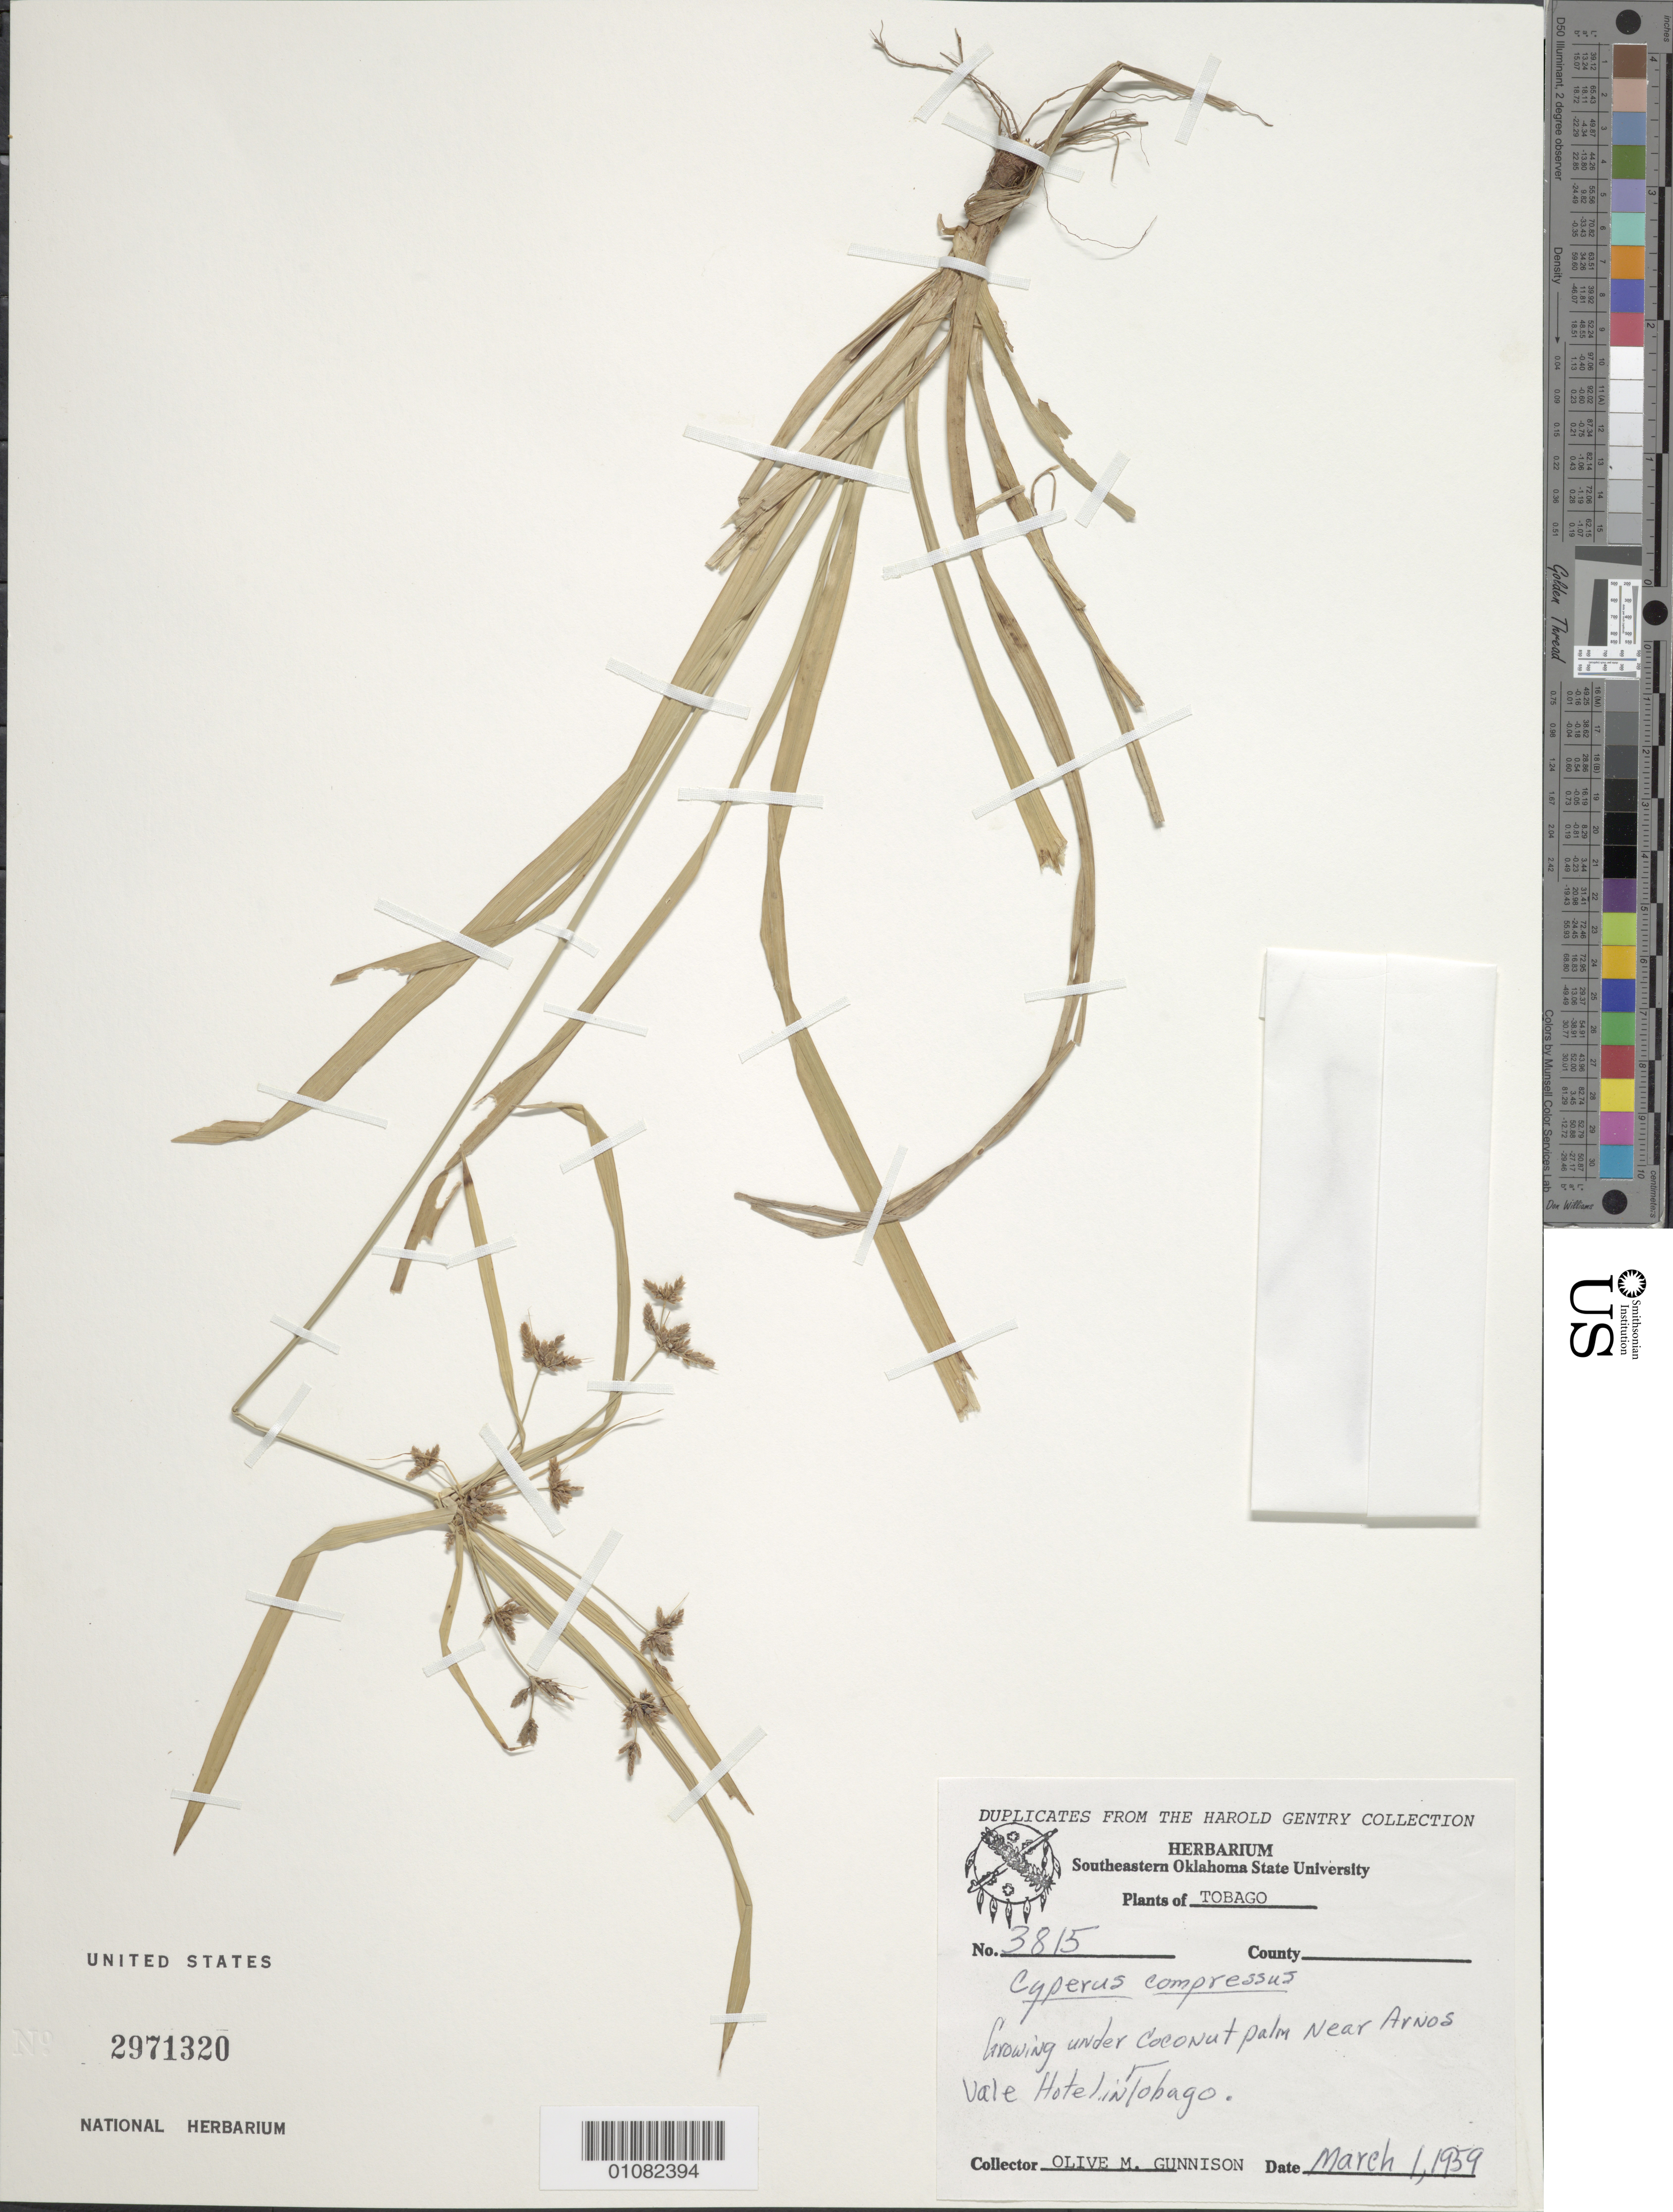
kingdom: Plantae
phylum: Tracheophyta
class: Liliopsida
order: Poales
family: Cyperaceae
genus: Cyperus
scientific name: Cyperus compressus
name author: L.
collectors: Gunnison, O. M.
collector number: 3815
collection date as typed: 01 Mar 1959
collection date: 1959-03-01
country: Trinidad and Tobago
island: Tobago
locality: near Arnos Vale Hotel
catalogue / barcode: US 2971320